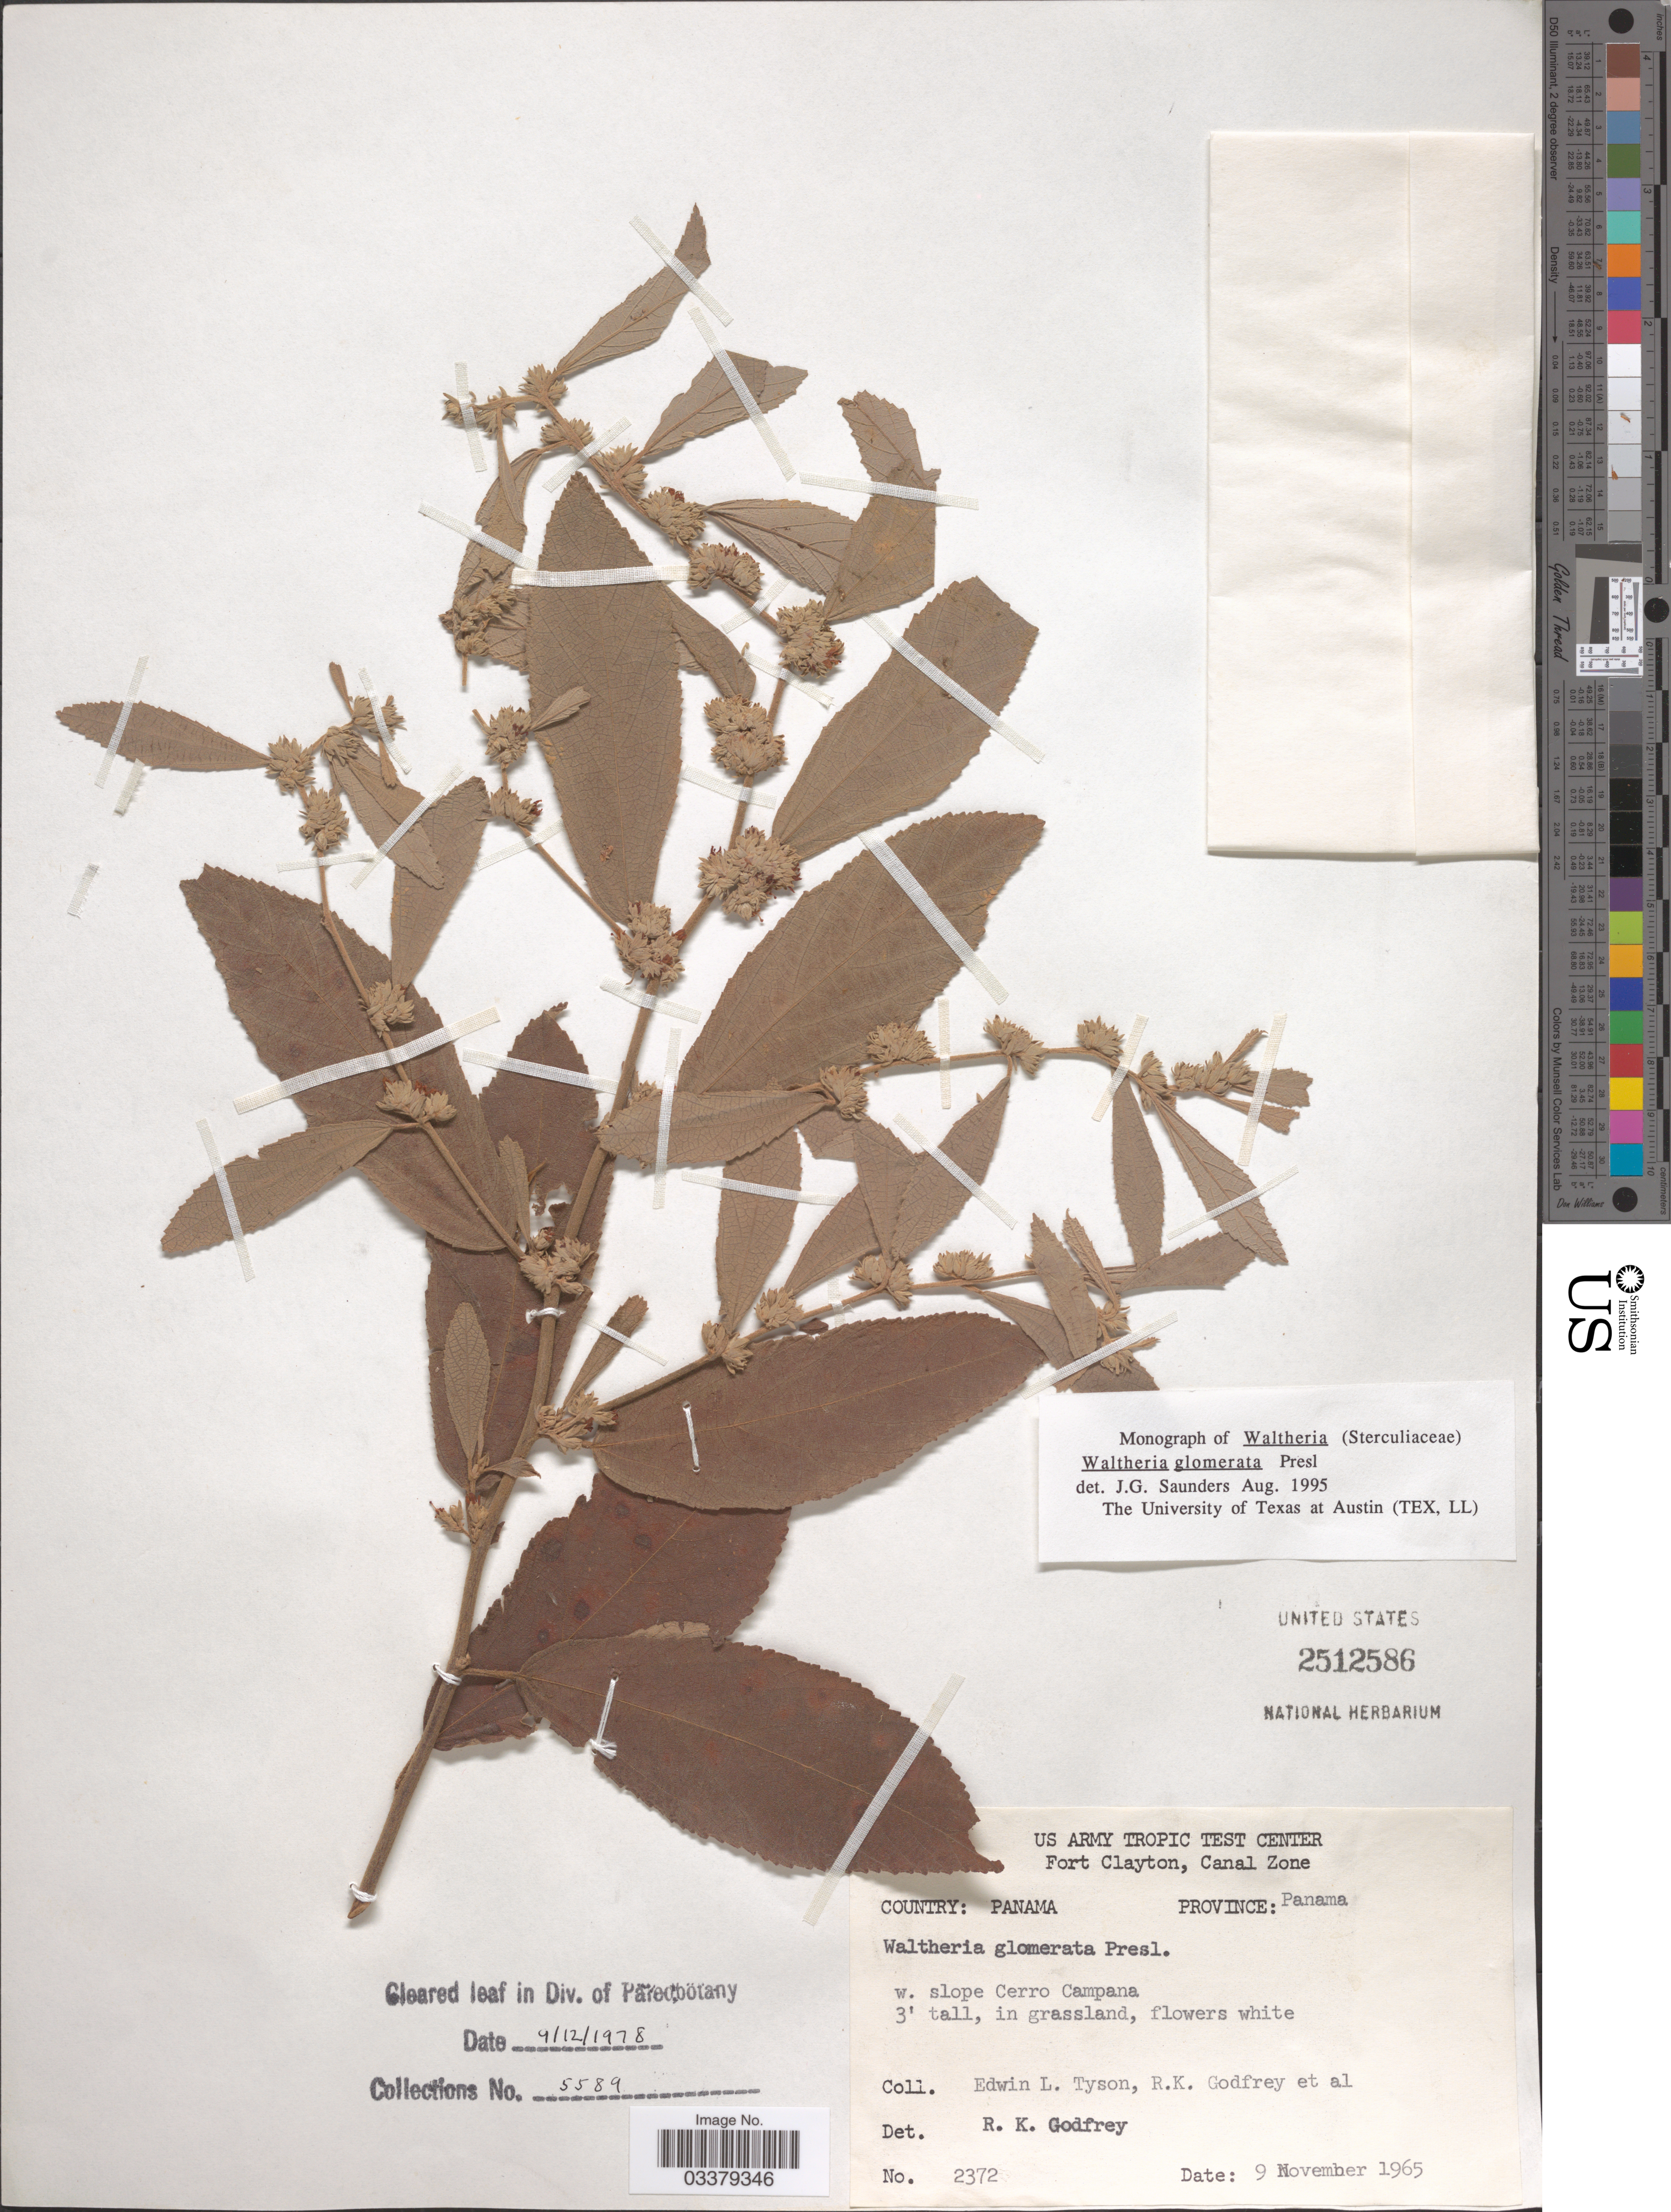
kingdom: Plantae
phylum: Tracheophyta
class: Magnoliopsida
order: Malvales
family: Malvaceae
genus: Waltheria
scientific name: Waltheria glomerata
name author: C. Presl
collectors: E. L. Tyson, R. K. Godfrey & et al.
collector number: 2372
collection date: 1965-11-09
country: Panama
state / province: Panamá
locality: W. slope Cerro Campana.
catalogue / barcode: US 2512586